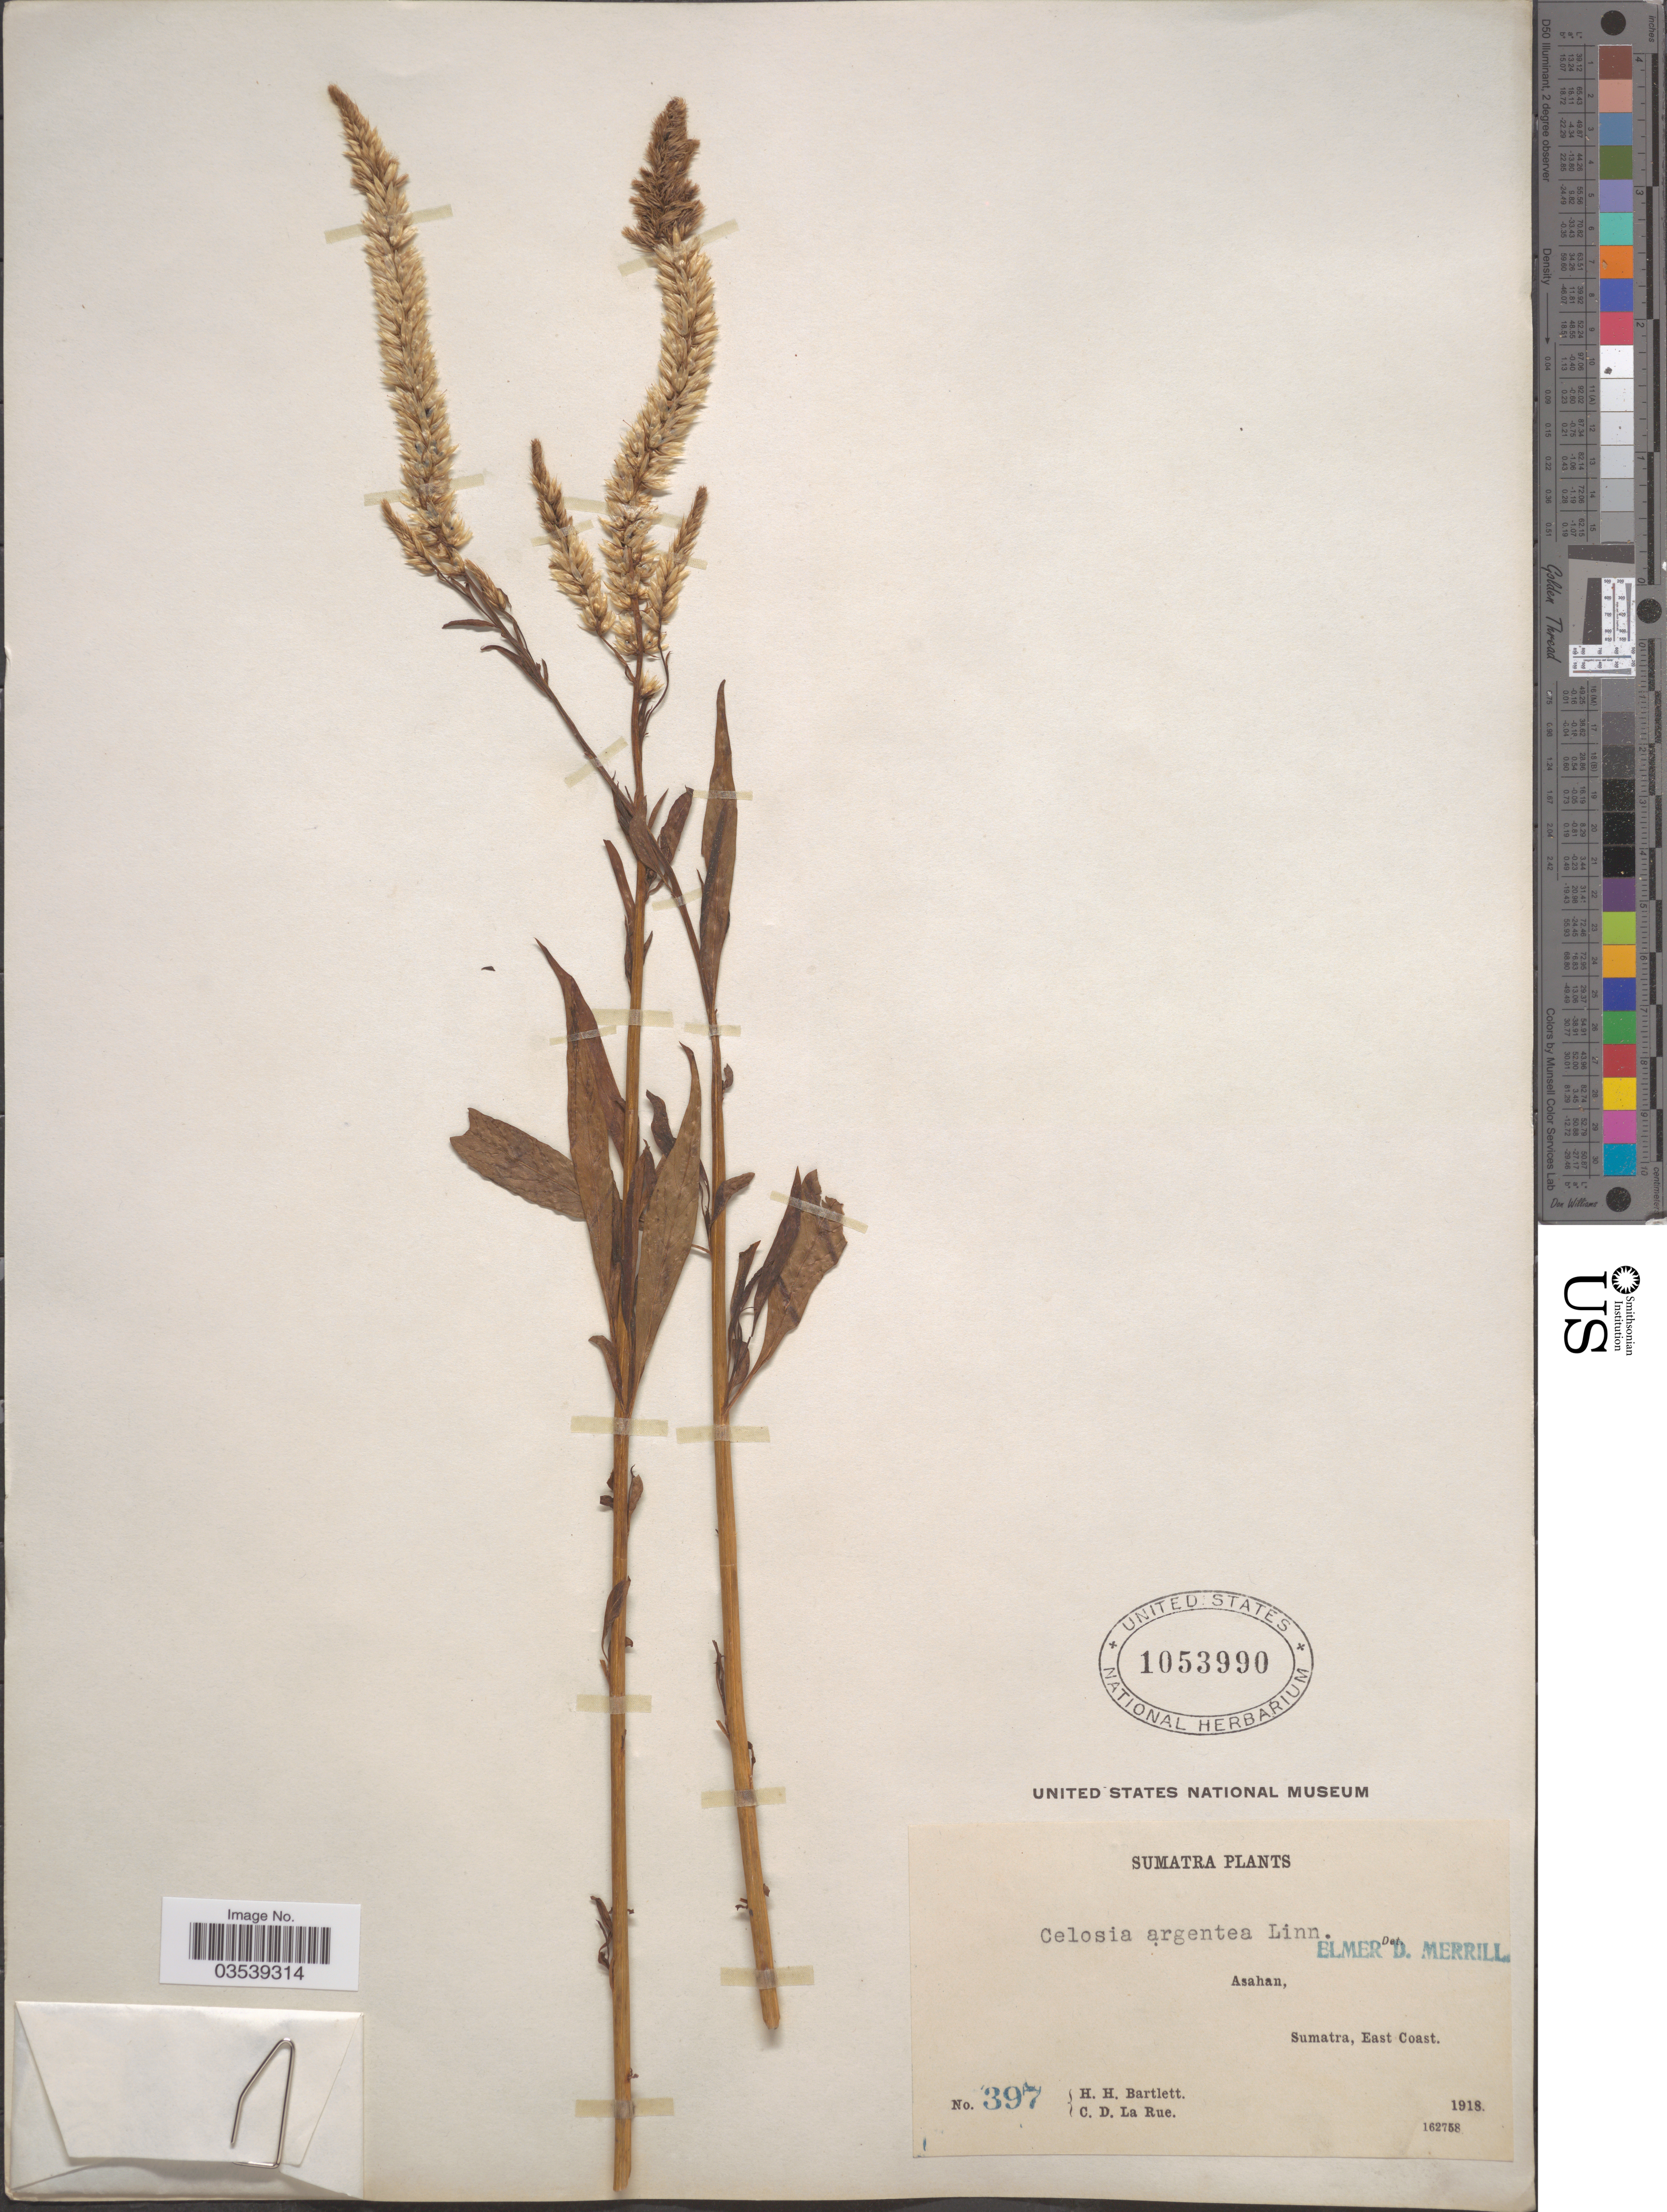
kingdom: Plantae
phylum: Tracheophyta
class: Magnoliopsida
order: Caryophyllales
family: Amaranthaceae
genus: Celosia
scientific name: Celosia argentea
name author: L.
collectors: H. H. Bartlett & C. La Rue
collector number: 397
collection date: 1918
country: Indonesia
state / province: Sumatra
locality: Asahan, East Coast.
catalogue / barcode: US 1053990